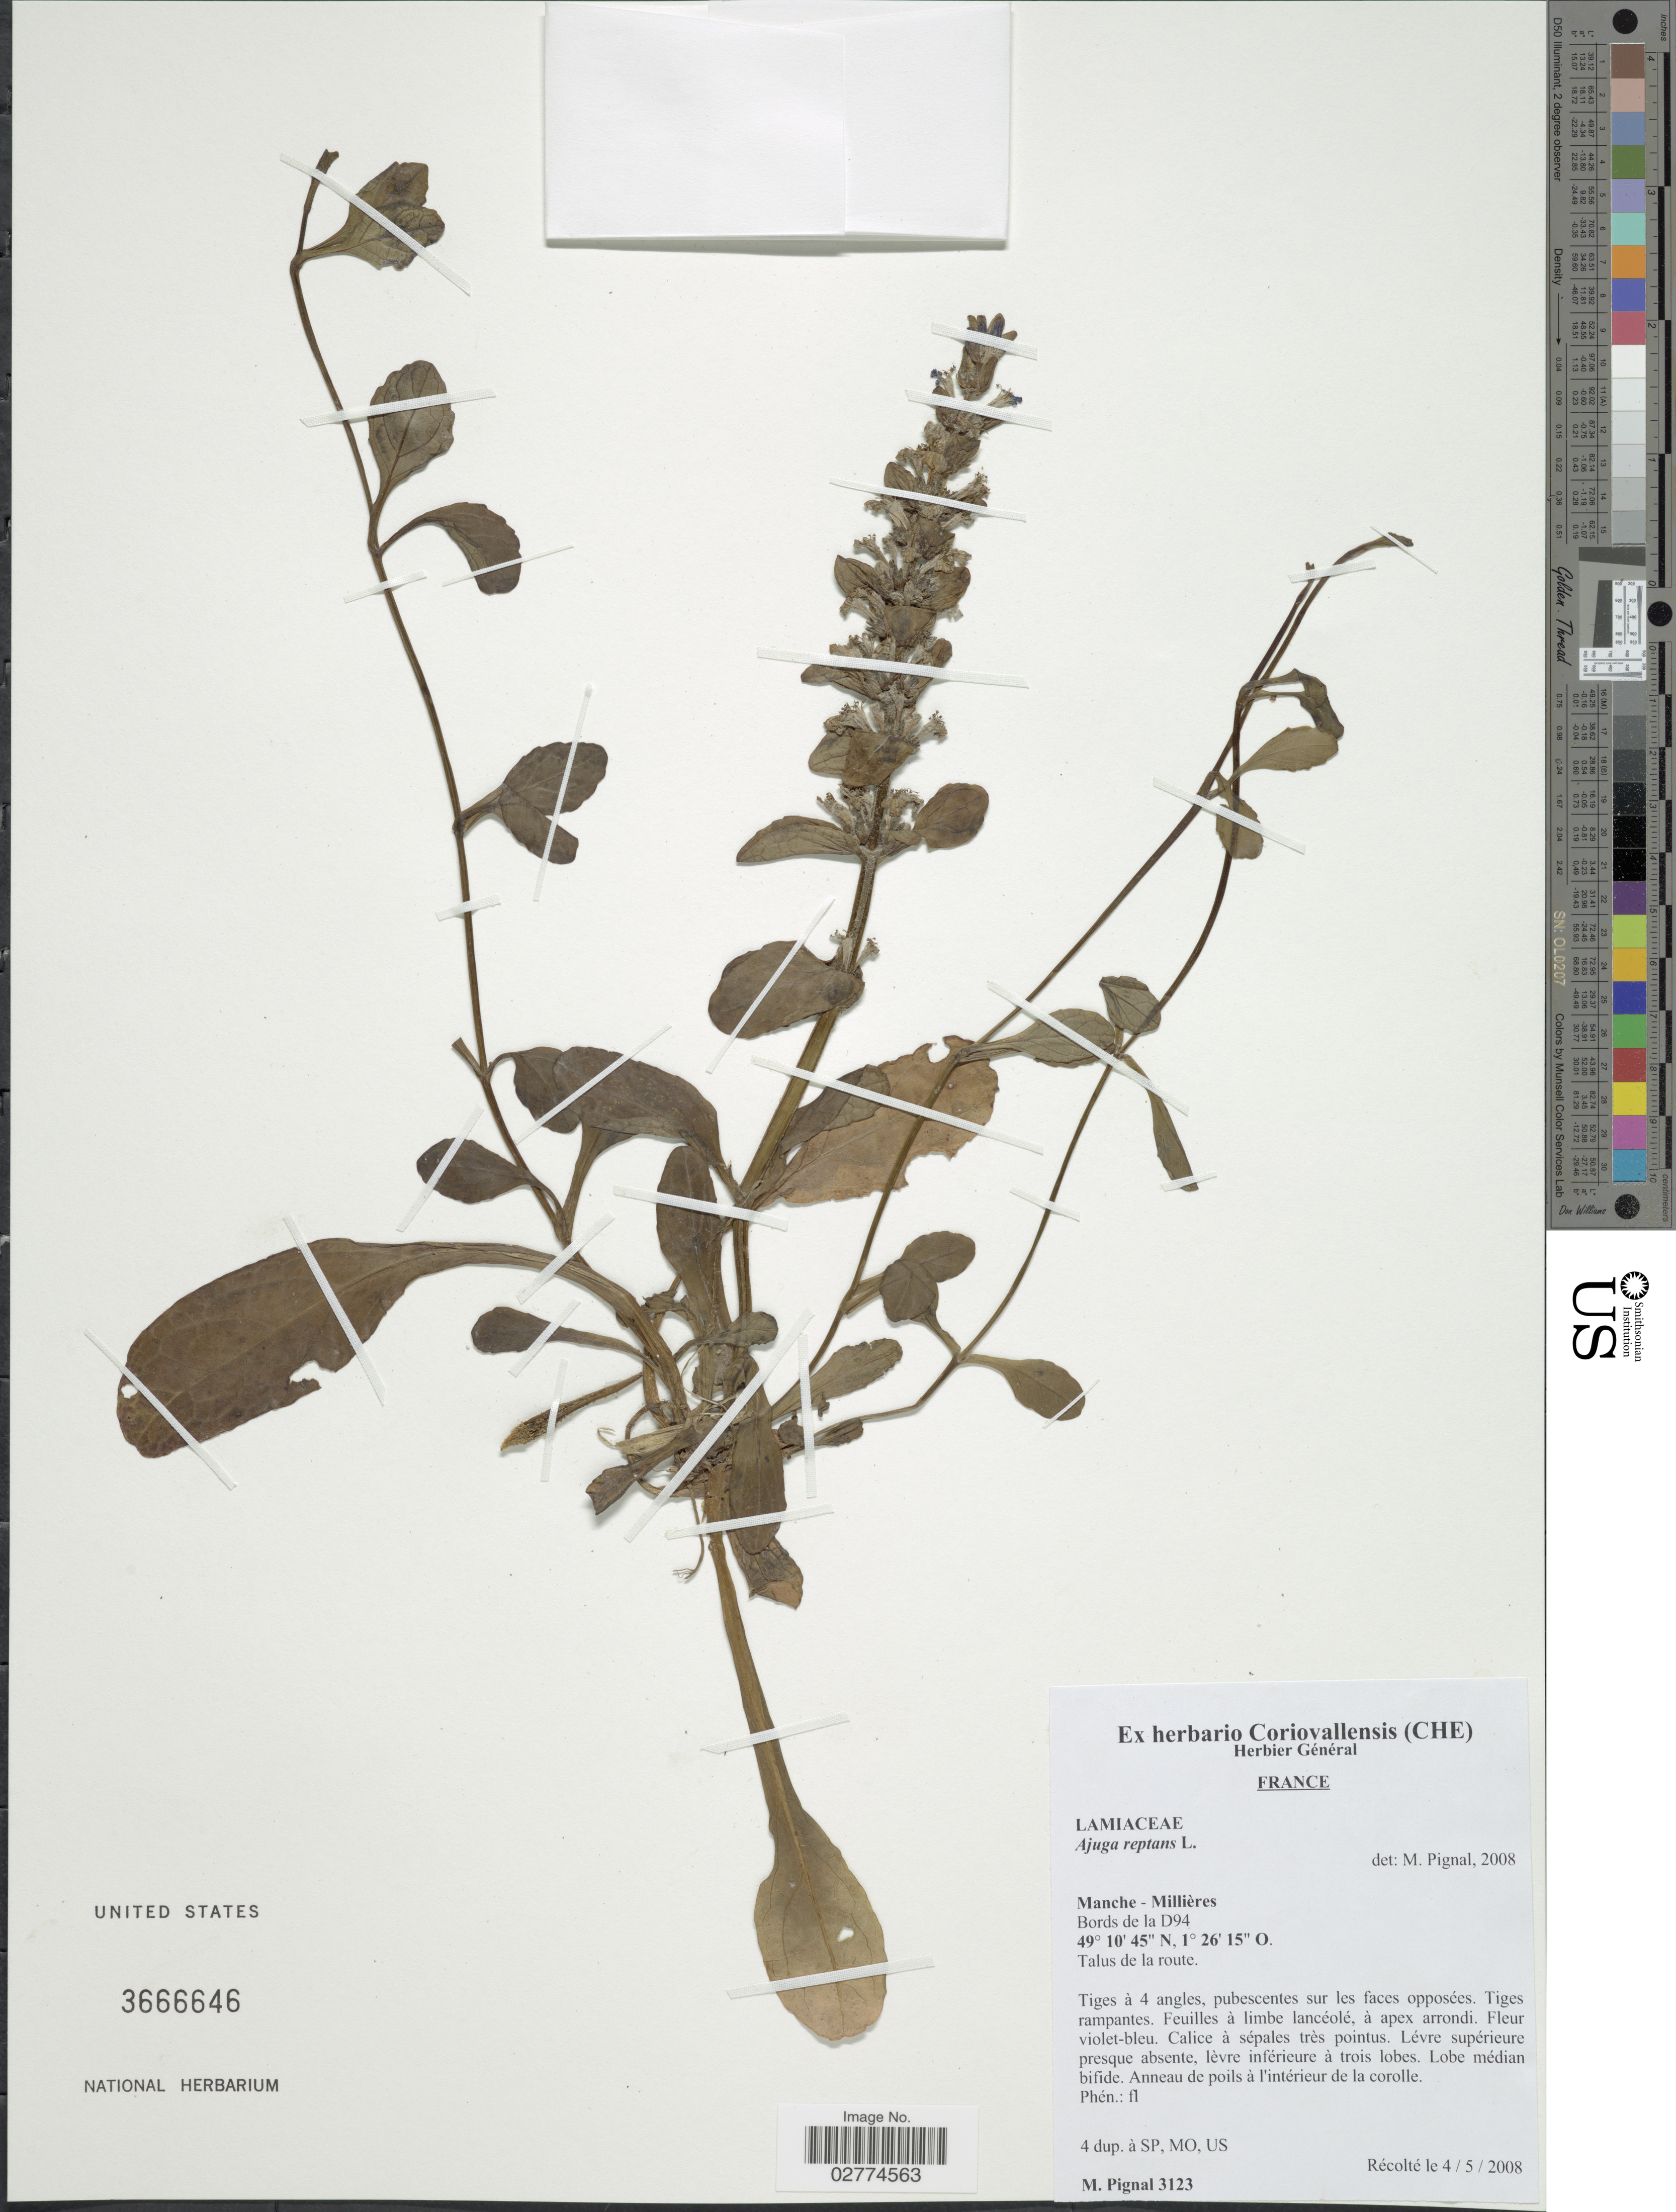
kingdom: Plantae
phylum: Tracheophyta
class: Magnoliopsida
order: Lamiales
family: Lamiaceae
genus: Ajuga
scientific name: Ajuga reptans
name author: L.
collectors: M. Pignal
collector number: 3123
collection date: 2008-05-04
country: France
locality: Manche - Millières, Bords de la D94.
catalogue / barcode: US 3666646